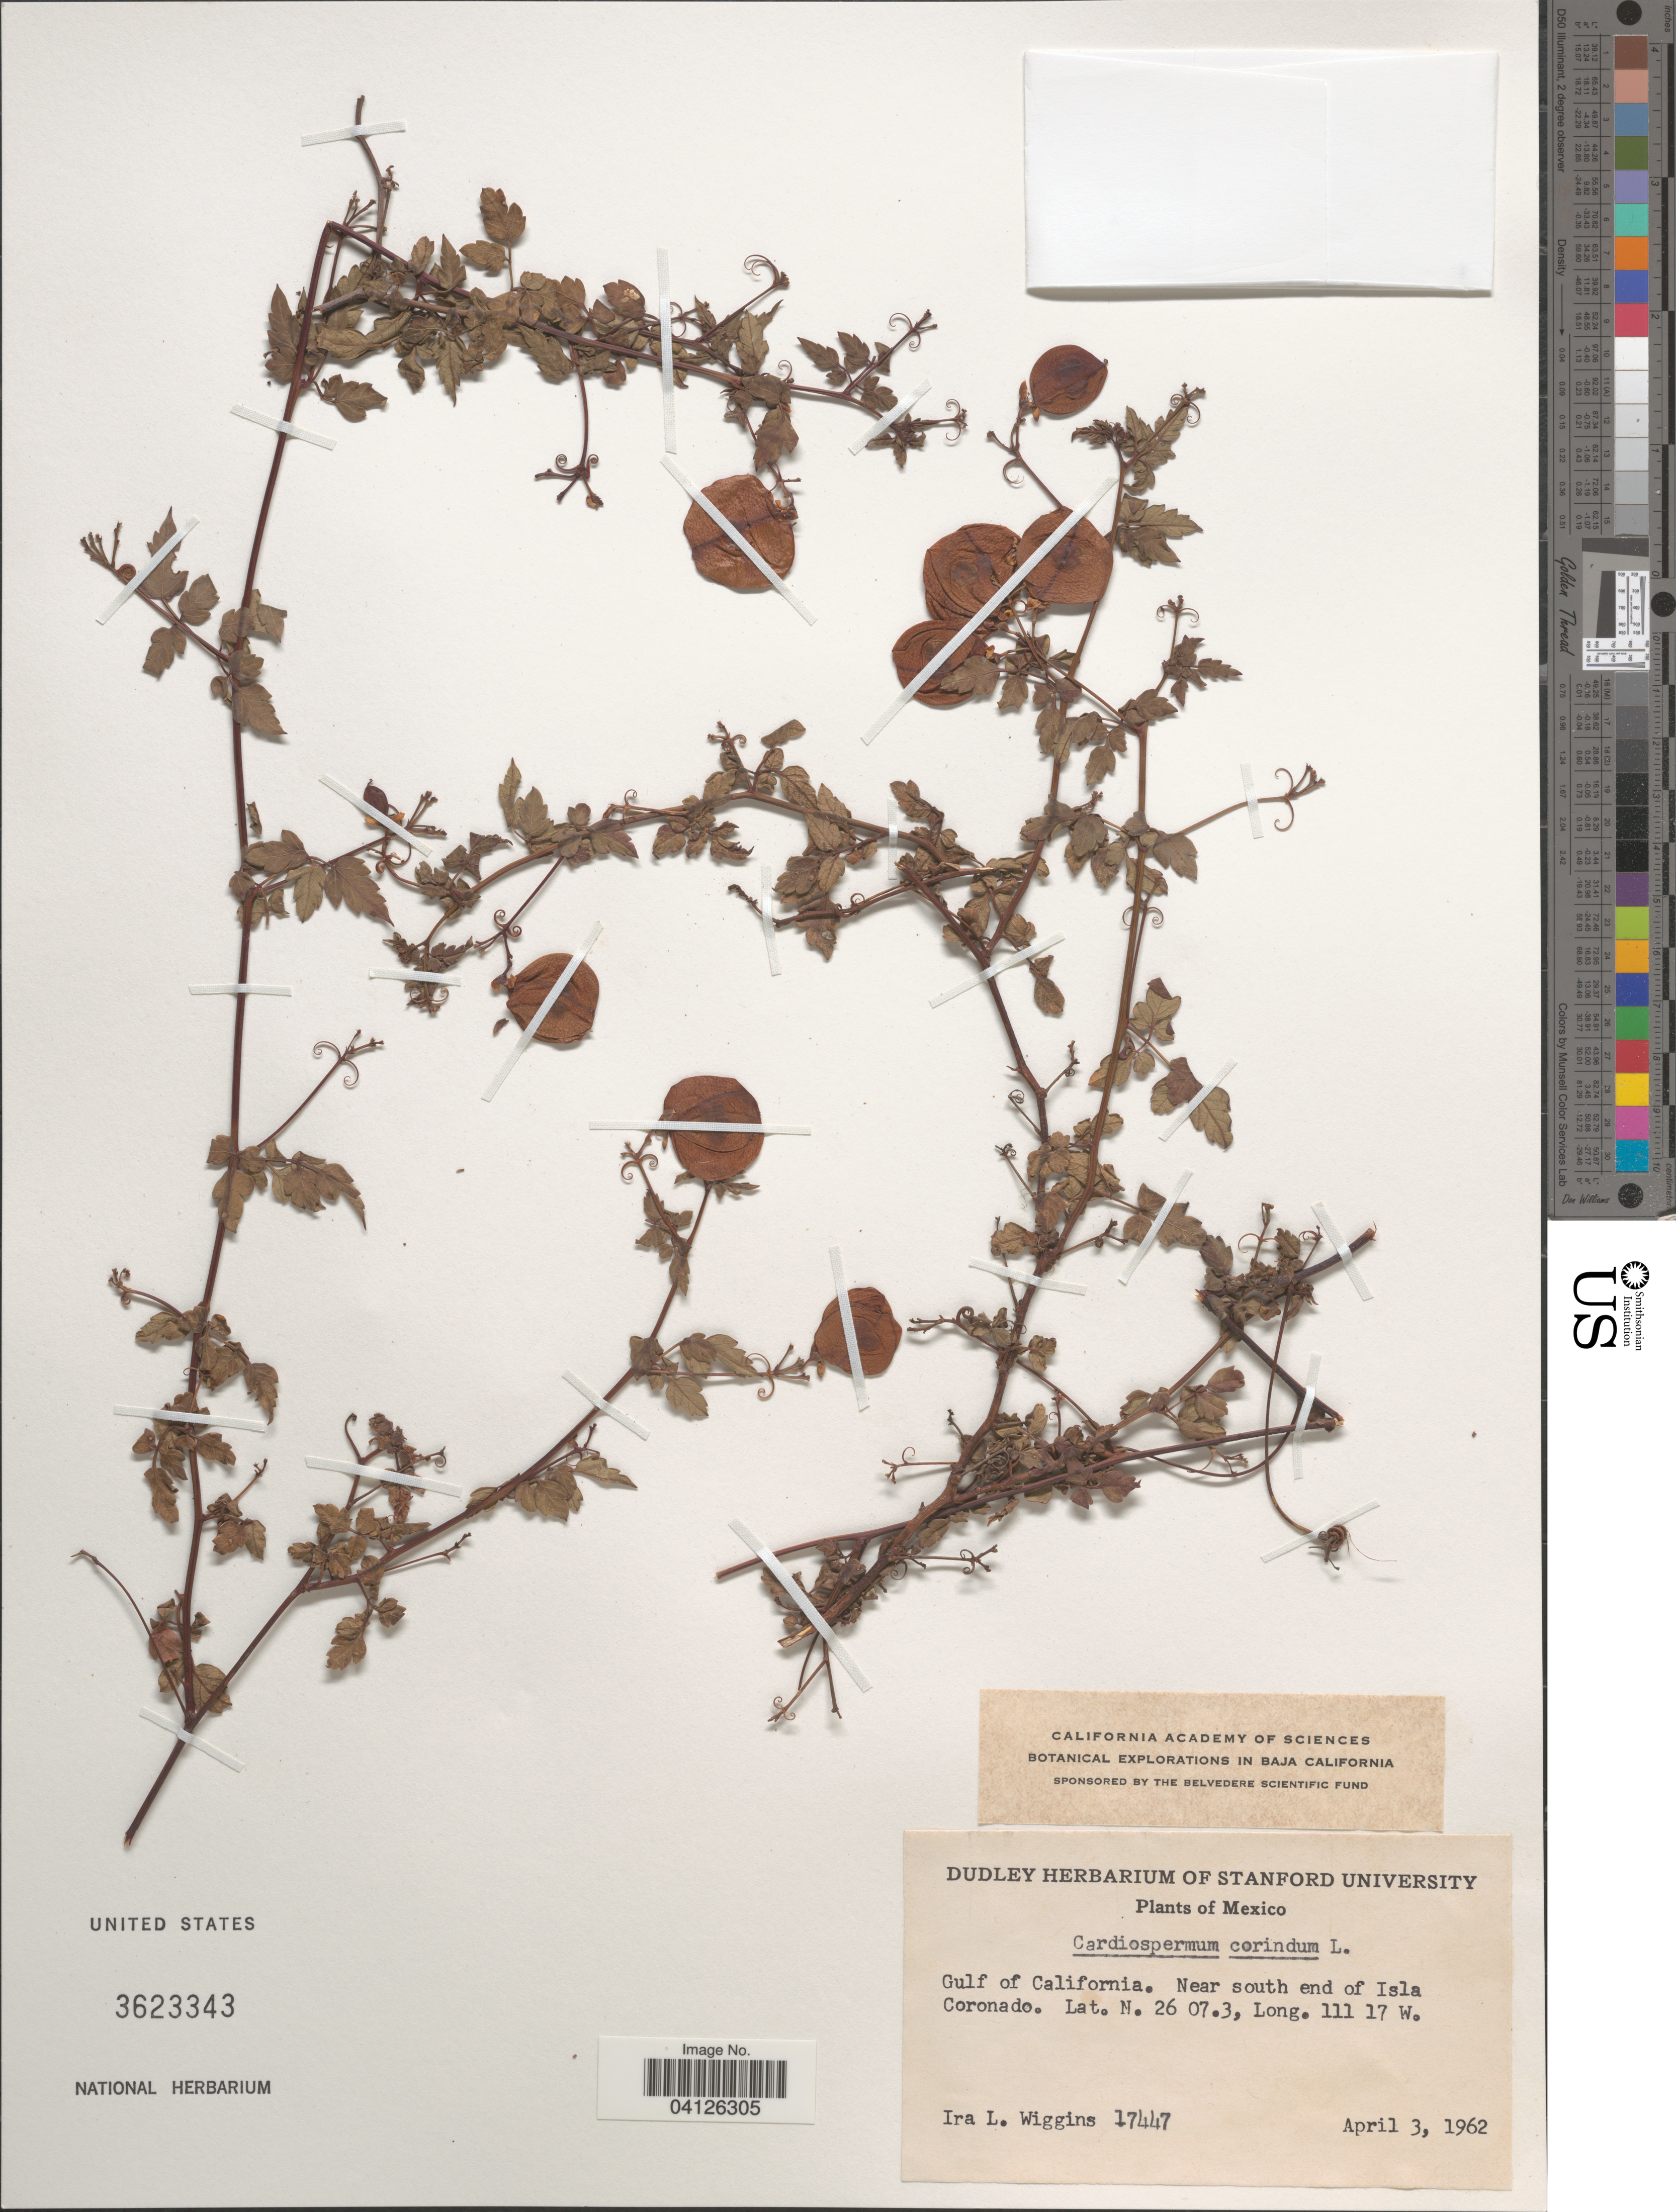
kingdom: Plantae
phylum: Tracheophyta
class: Magnoliopsida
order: Sapindales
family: Sapindaceae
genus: Cardiospermum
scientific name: Cardiospermum corindum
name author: L.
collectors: I. L. Wiggins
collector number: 17447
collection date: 1962-04-03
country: Mexico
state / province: Baja California Norte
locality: California Academy of Sciences Botanical Explorations in Baja California. Gulf of California. Near south end of Isla Coronado.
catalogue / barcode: US 3623343